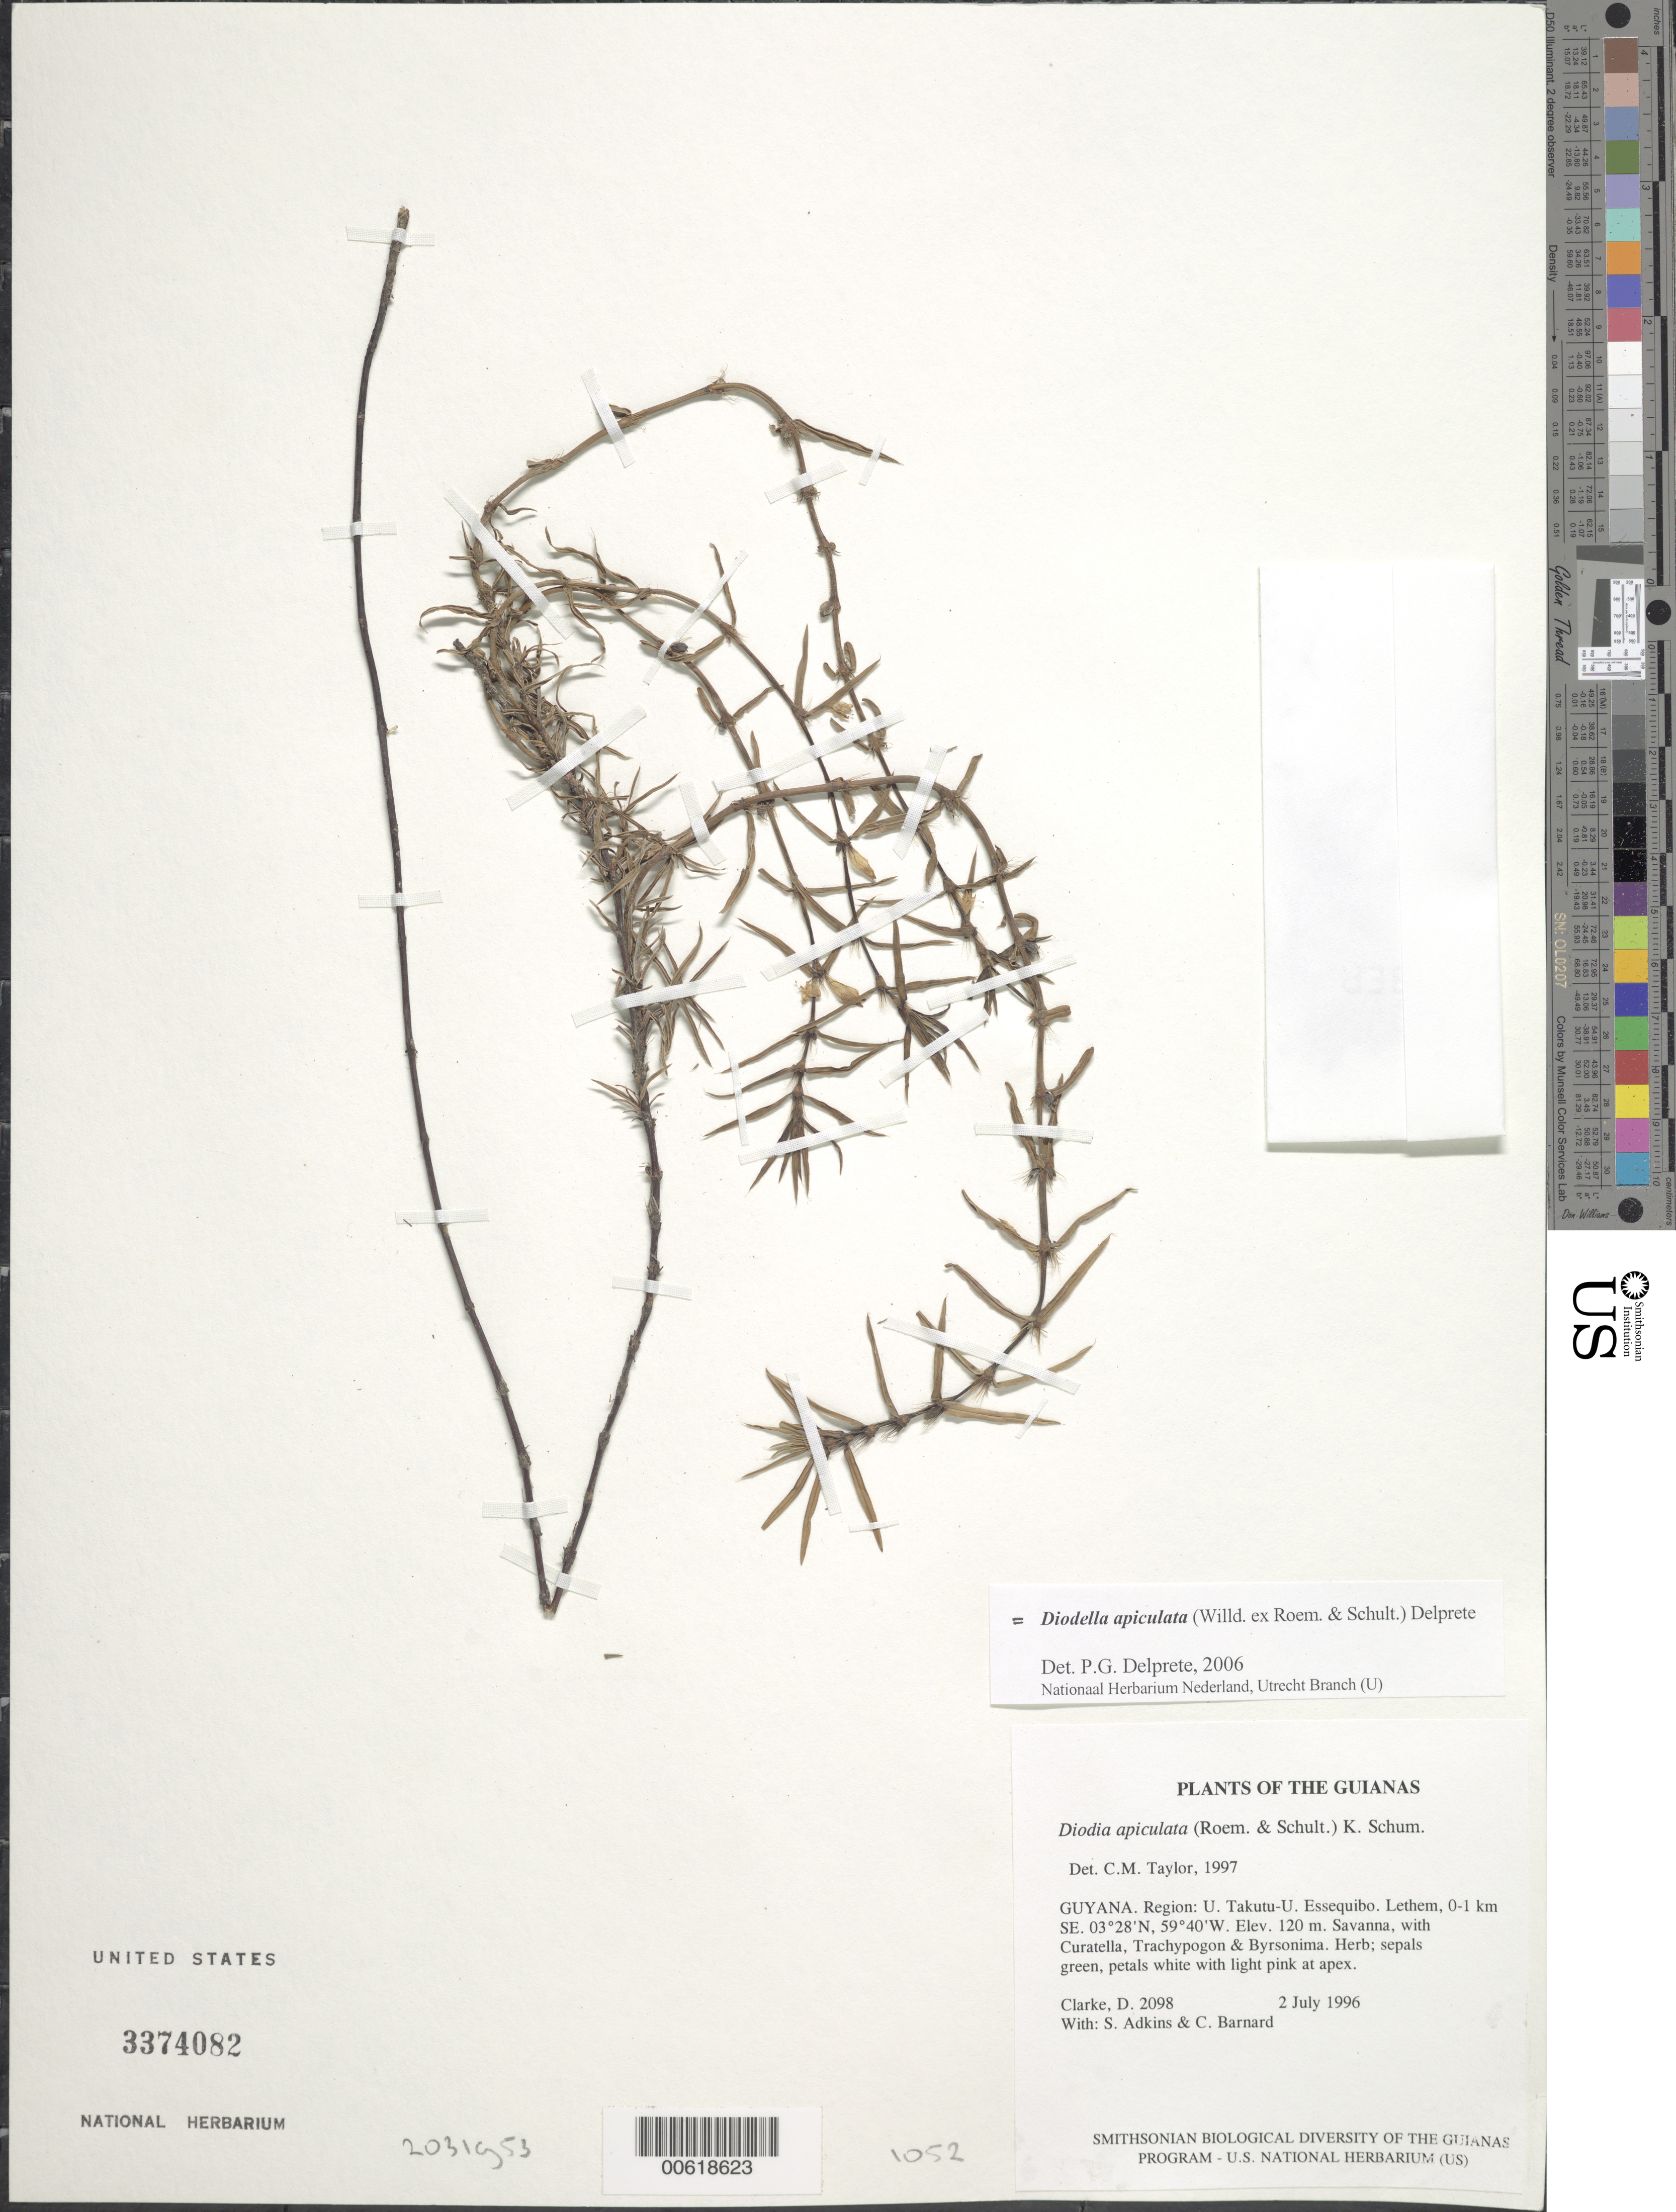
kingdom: Plantae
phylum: Tracheophyta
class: Magnoliopsida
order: Gentianales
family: Rubiaceae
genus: Diodella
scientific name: Diodella apiculata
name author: (Willd. ex Roem. & Schult.) Delprete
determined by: Delprete, P. G., Herb. de Guyane Cay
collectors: H. D. Clarke, S. Adkins & C. Bernard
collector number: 2098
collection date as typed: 2 July 1996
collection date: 1996-07-02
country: Guyana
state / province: U. Takutu-U. Essequibo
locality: Lethem, 0-1 km SE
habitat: Savanna, with Curatella, Trachypogon & Byrsonima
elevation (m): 120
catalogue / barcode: US 3374082